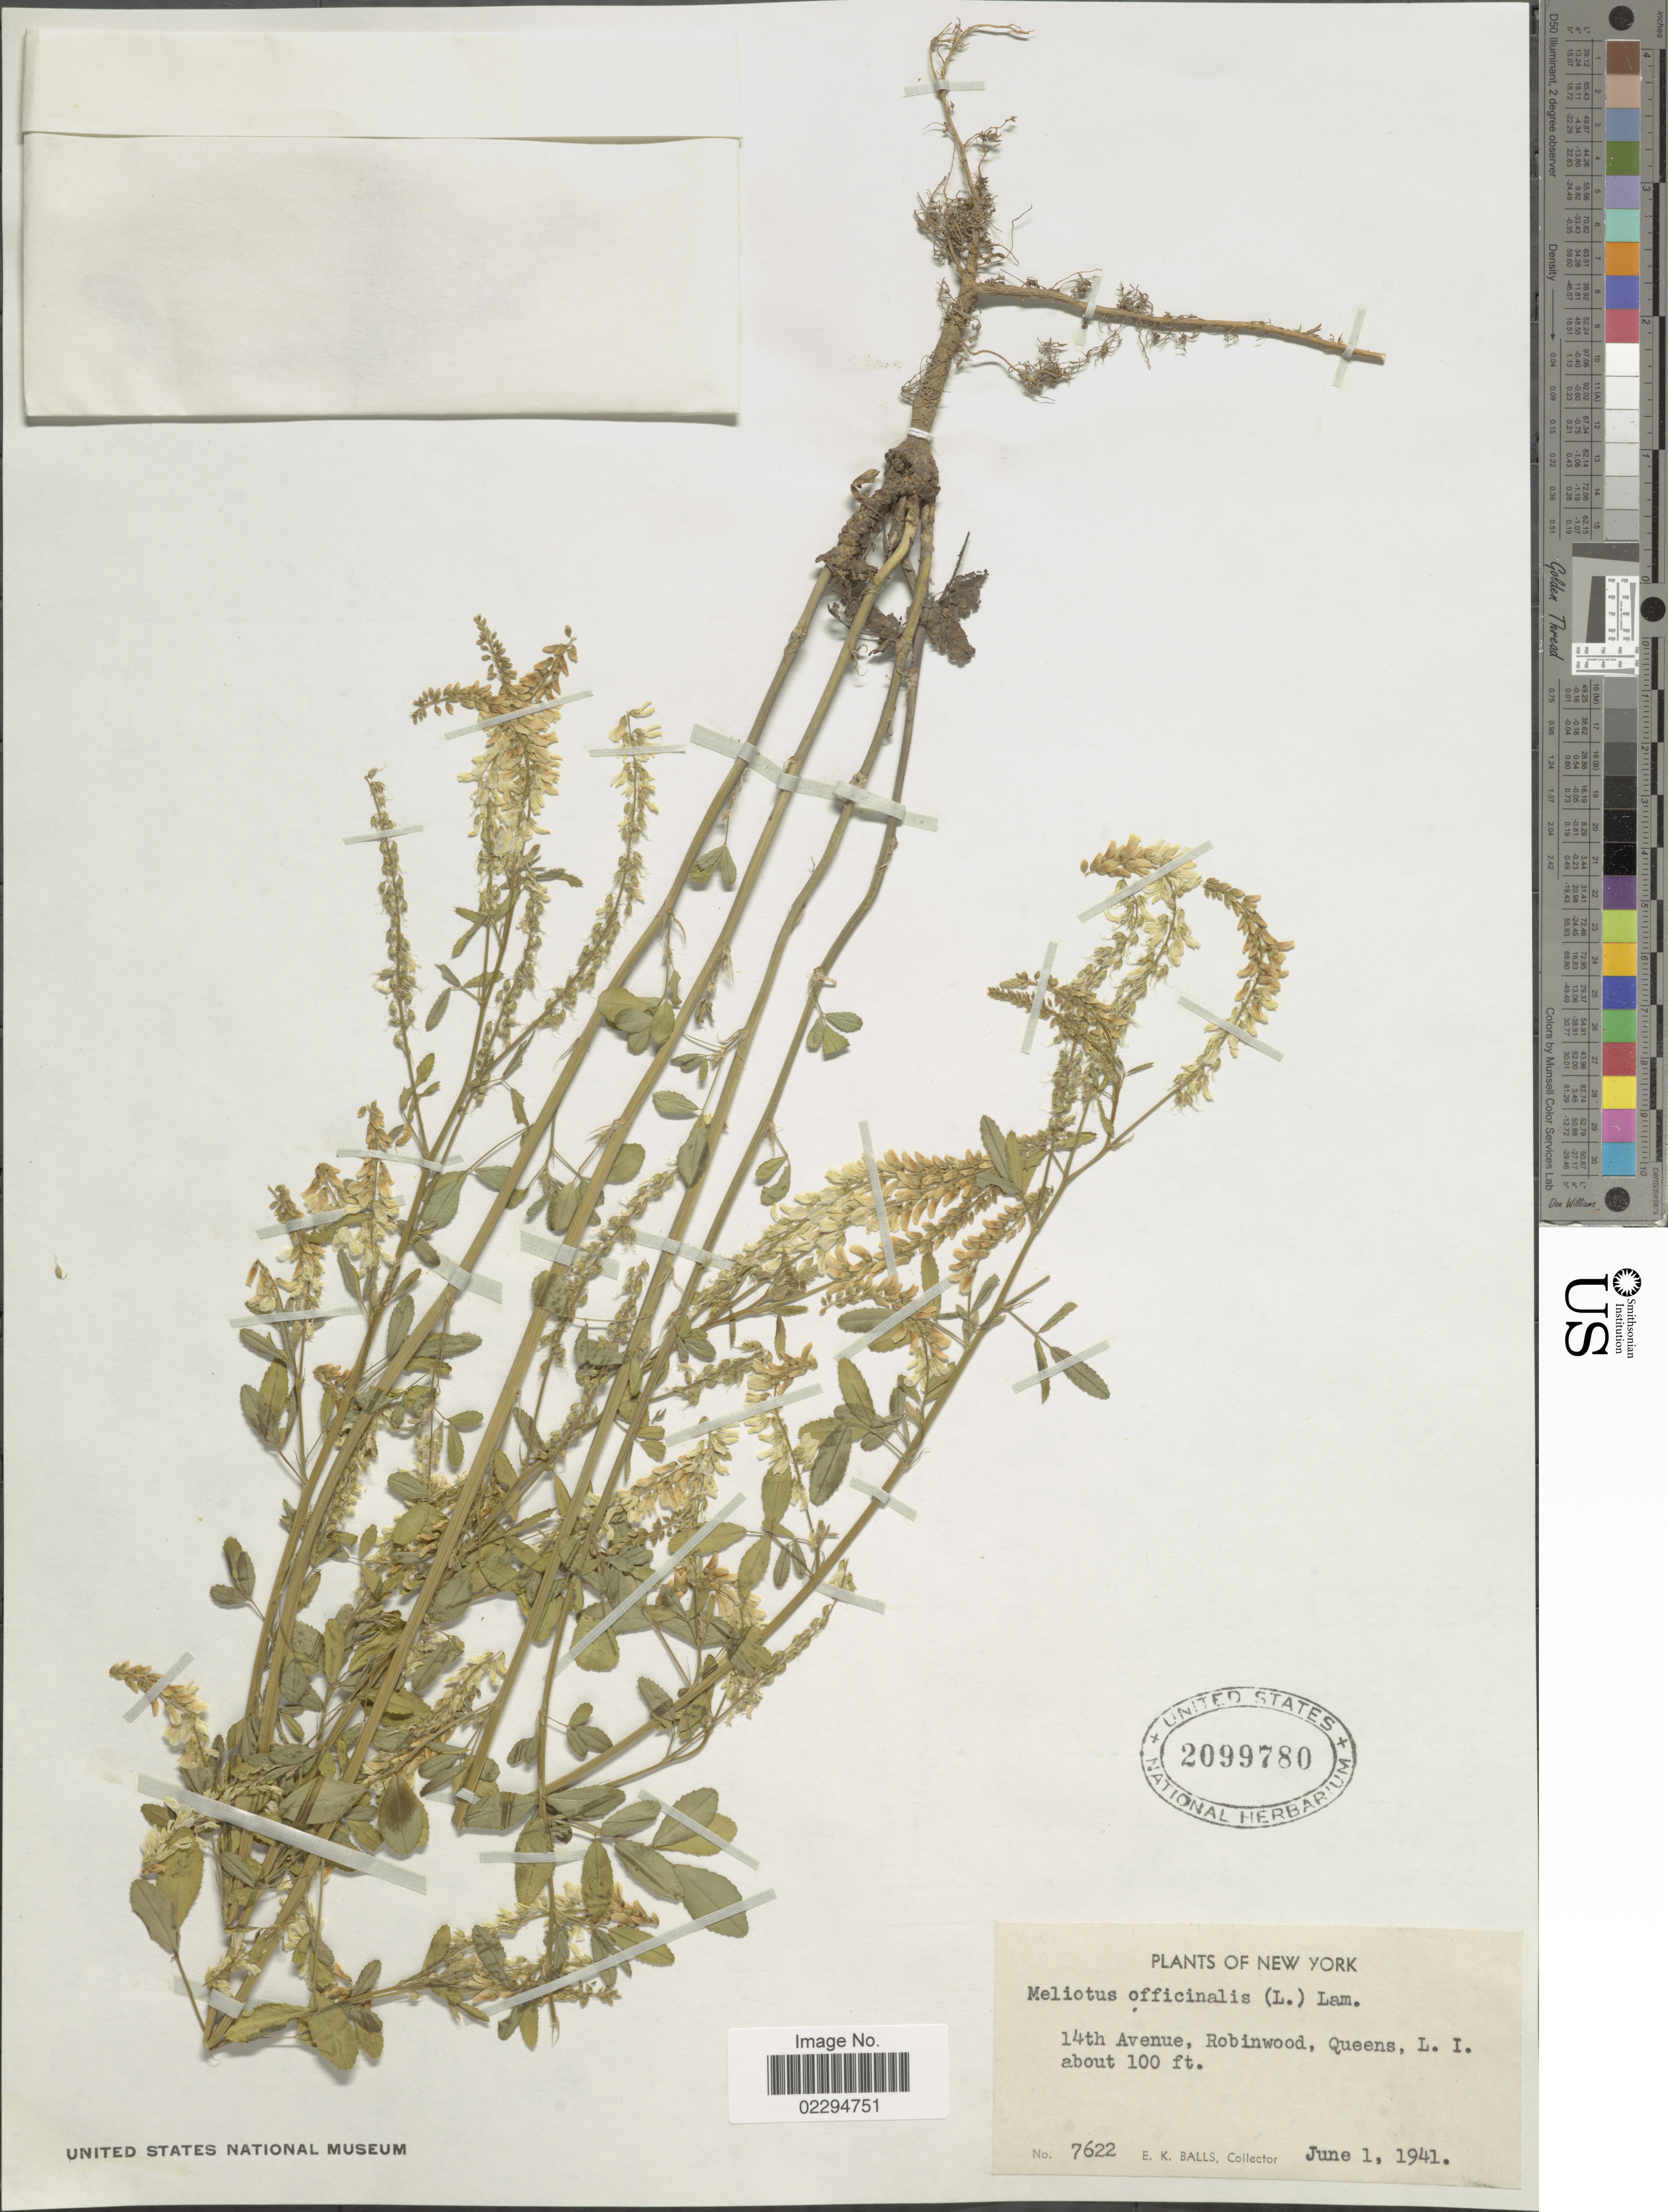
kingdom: Plantae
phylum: Tracheophyta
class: Magnoliopsida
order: Fabales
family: Fabaceae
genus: Melilotus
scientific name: Melilotus officinalis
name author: (L.) Lam.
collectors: E. K. Balls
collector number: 7622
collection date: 1941-06-01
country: United States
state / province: New York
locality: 14th Avenue, Robinwood, Queens, L. I.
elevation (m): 30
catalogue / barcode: US 2099780